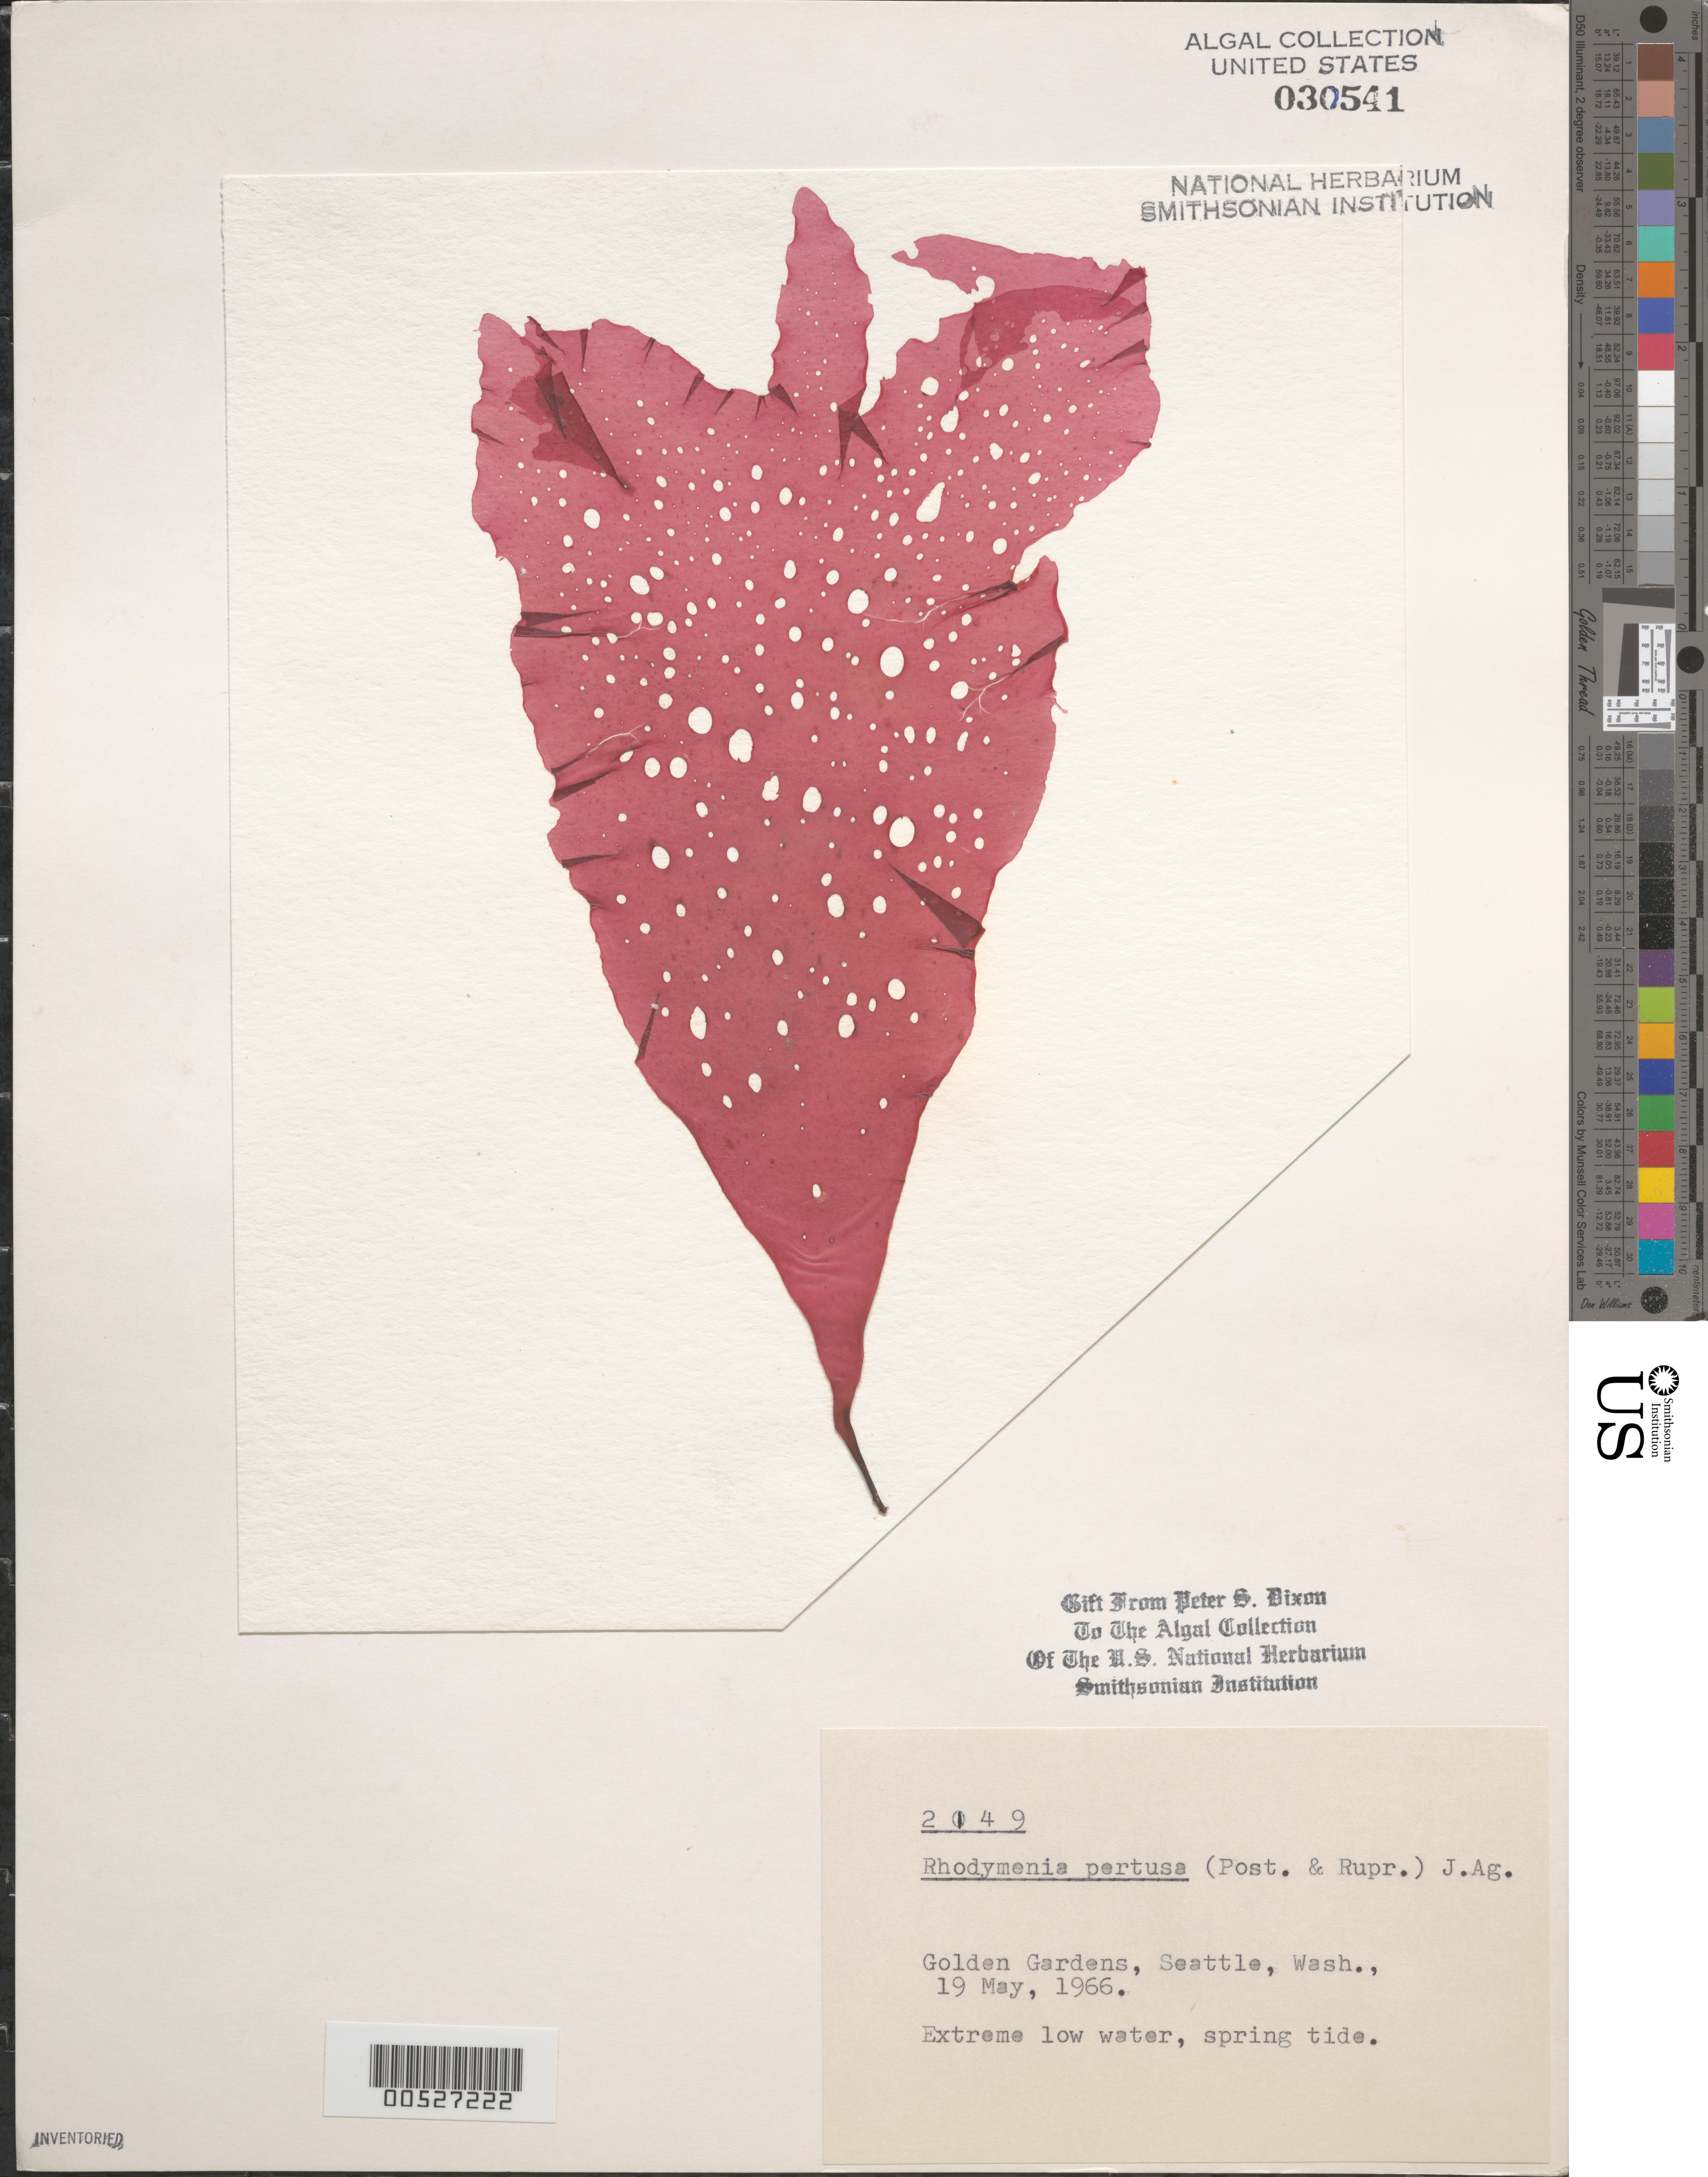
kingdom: Plantae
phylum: Rhodophyta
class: Florideophyceae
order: Rhodymeniales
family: Rhodymeniaceae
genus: Rhodymenia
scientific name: Rhodymenia pertusa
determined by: Dixon, P. S.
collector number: PSD 2149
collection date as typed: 19 May 1966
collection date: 1966-05-19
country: United States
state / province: Washington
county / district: King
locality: Golden Gardens, Seattle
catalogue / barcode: US 30541